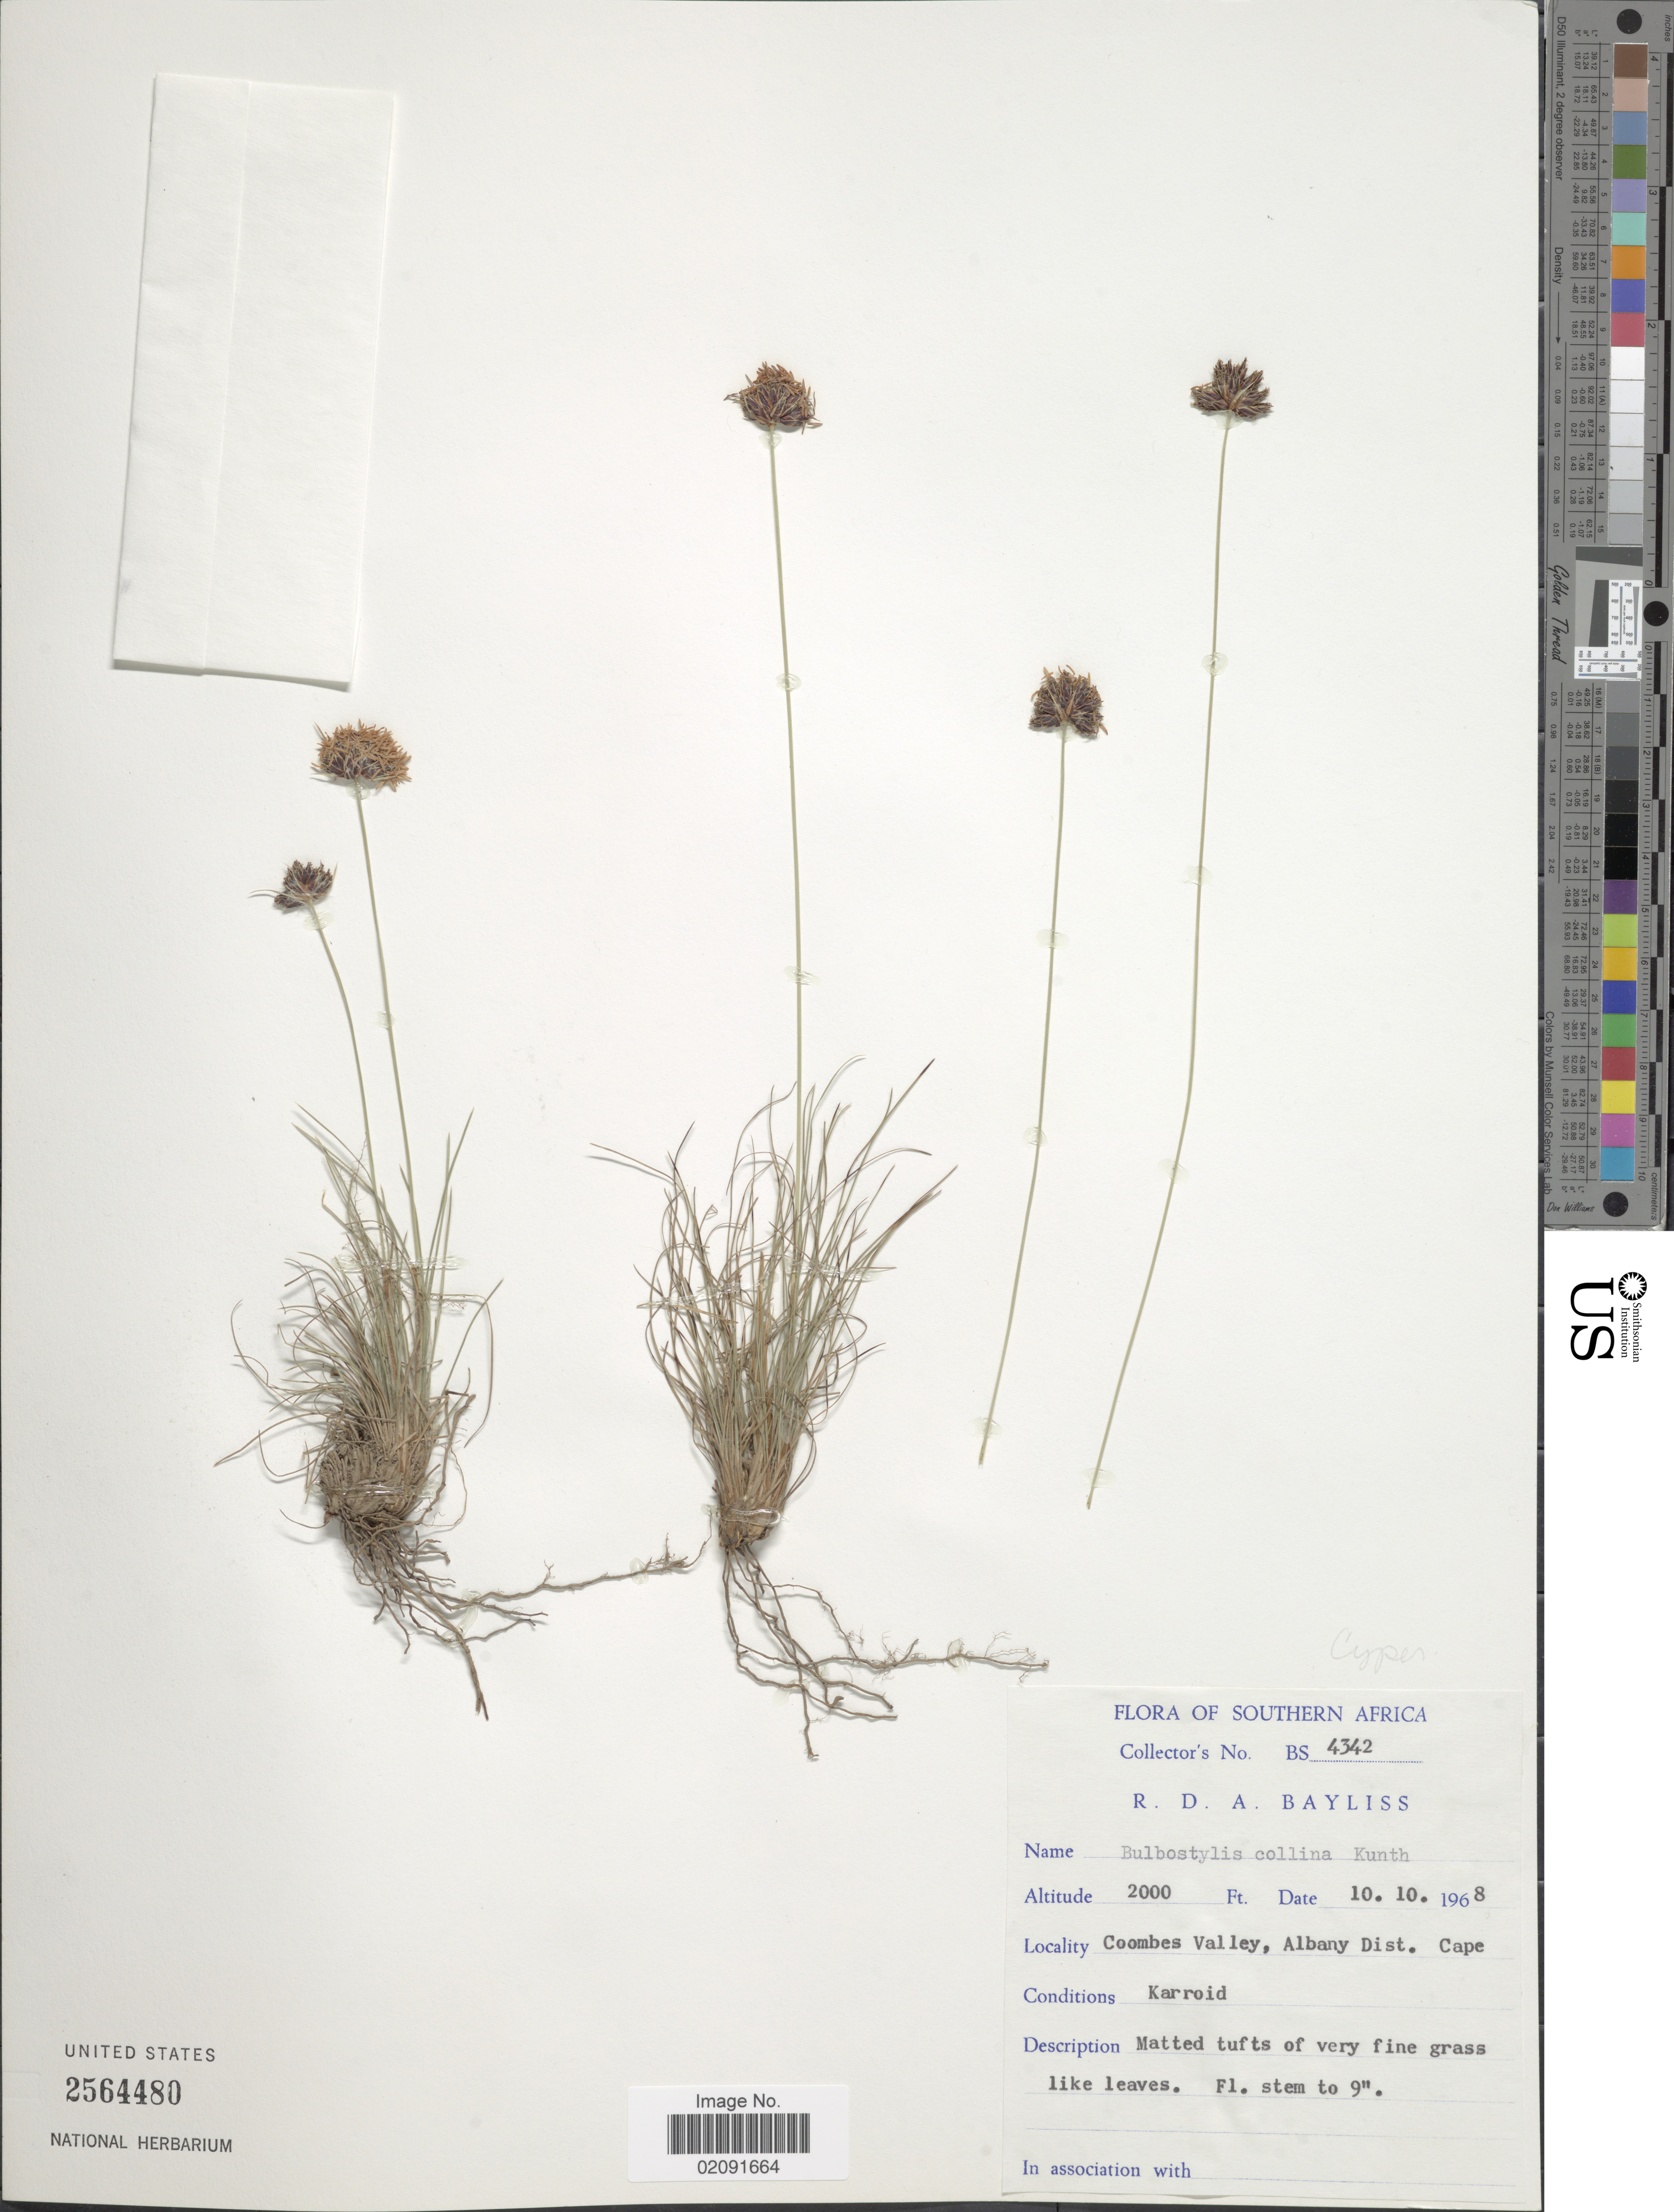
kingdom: Plantae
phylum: Tracheophyta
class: Liliopsida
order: Poales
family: Cyperaceae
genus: Bulbostylis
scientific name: Bulbostylis contexta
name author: (Nees) Bodard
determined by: Strong, Mark T., (BOT), Smithsonian Institution - National Museum of Natural History (UNITED STATES)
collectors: R. Bayliss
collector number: BS 4342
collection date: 1968-10-10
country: South Africa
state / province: Northern Cape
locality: Southern Africa. Coombes Valley, Albany Dist. Cape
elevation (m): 610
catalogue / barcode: US 2564480